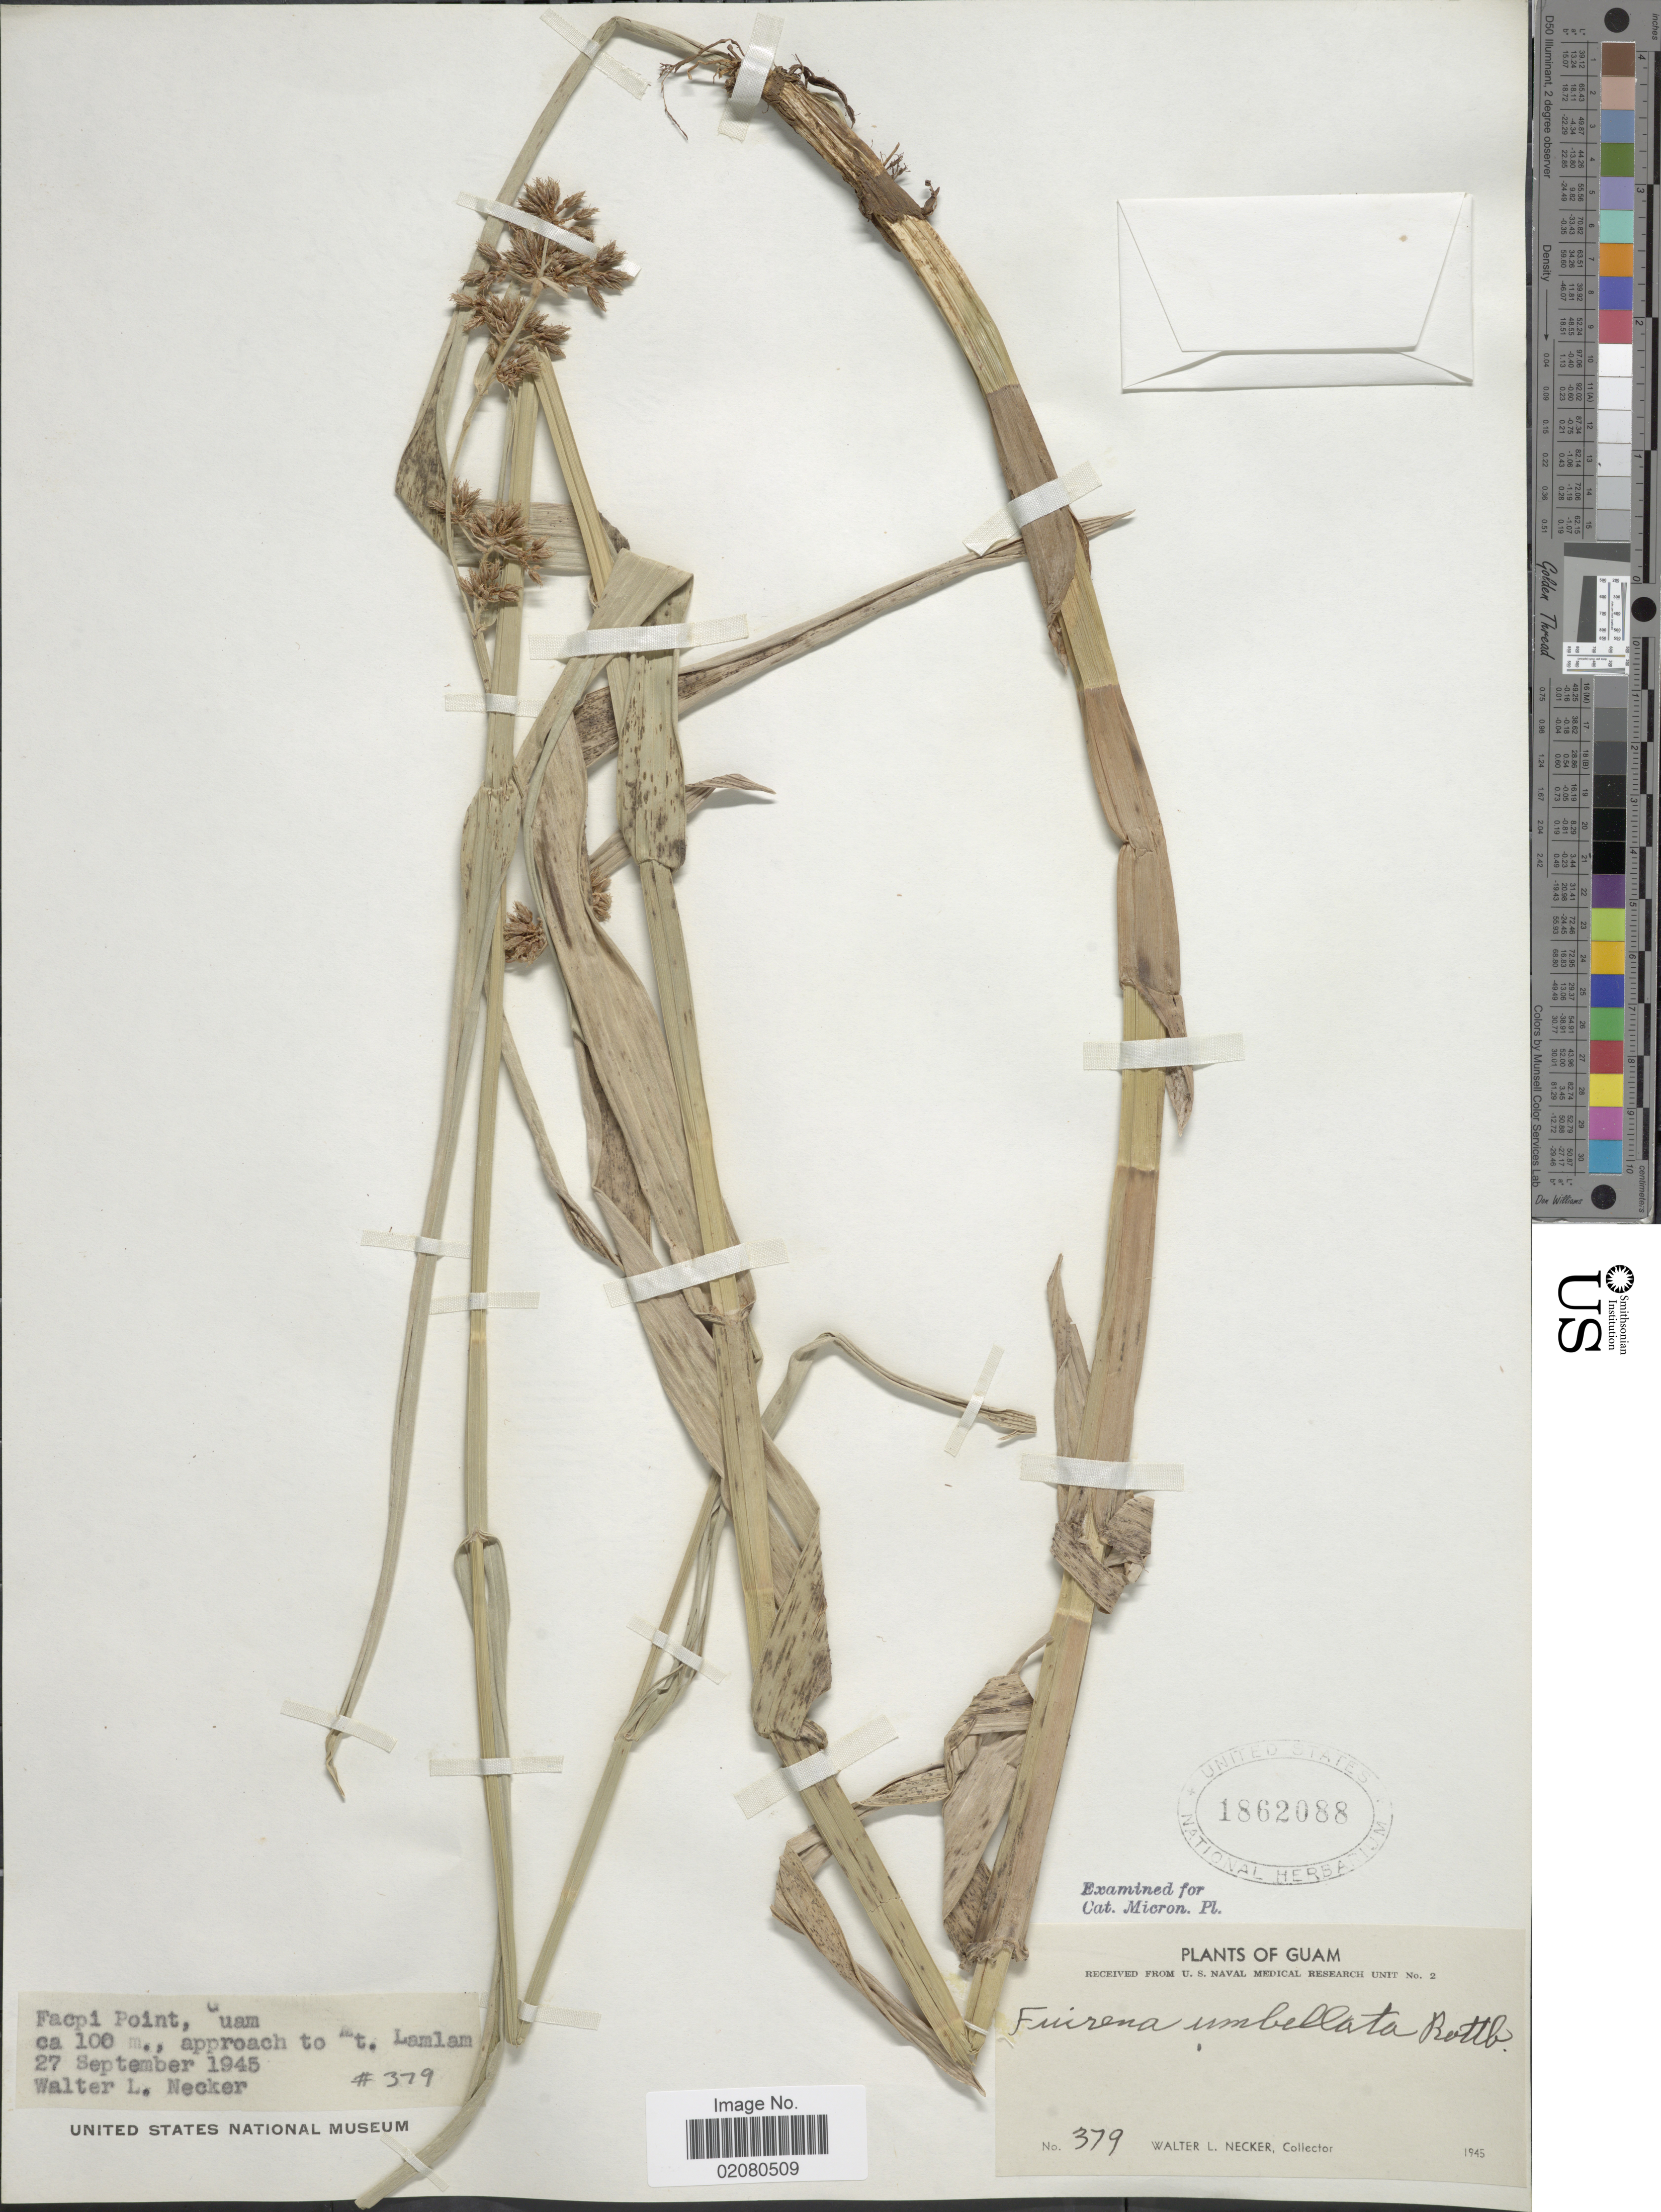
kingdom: Plantae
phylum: Tracheophyta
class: Liliopsida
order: Poales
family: Cyperaceae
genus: Fuirena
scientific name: Fuirena umbellata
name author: Rottb.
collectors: W. L. Necker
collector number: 379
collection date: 1945-09-27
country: Guam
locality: Facpi Point, approach to At. Lamlam.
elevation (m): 100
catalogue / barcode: US 1862088